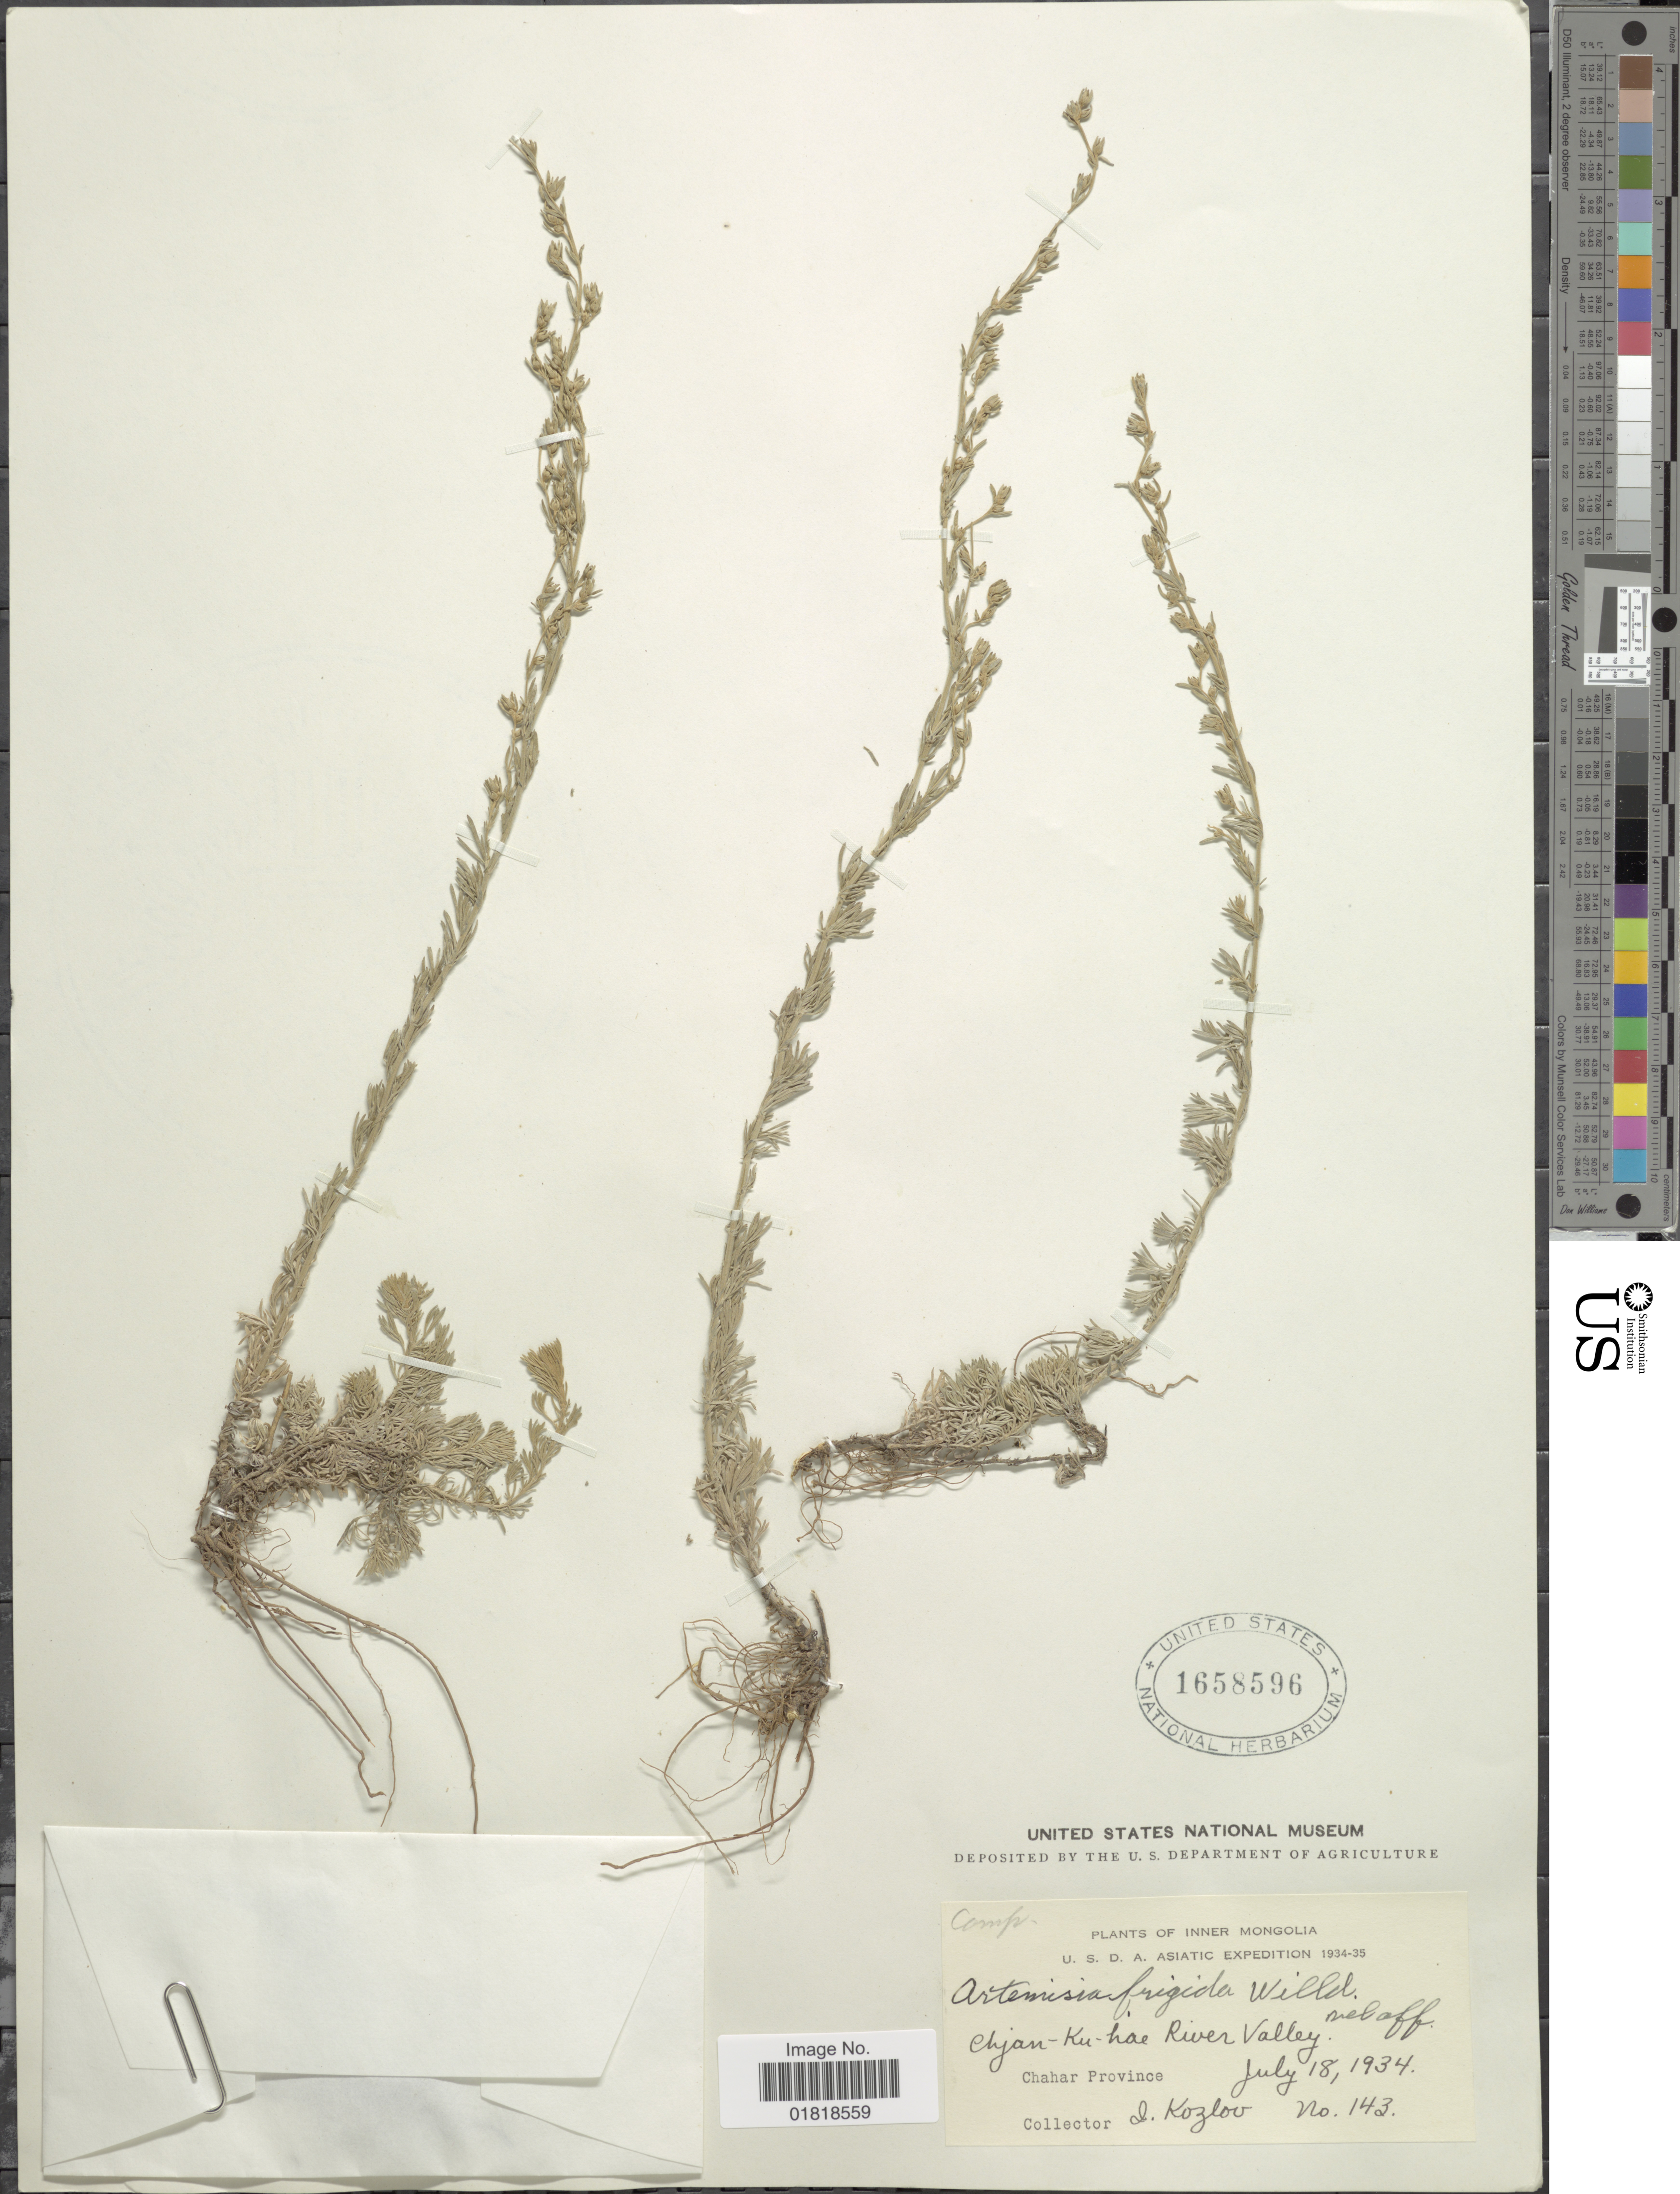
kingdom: Plantae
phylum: Tracheophyta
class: Magnoliopsida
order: Asterales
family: Asteraceae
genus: Artemisia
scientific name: Artemisia frigida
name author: Willd.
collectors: I. Kozlov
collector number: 143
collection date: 1934-07-18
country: China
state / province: Nei Monggol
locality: Chjan-Ku-hae River Valley, Chahar Province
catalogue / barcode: US 1658596